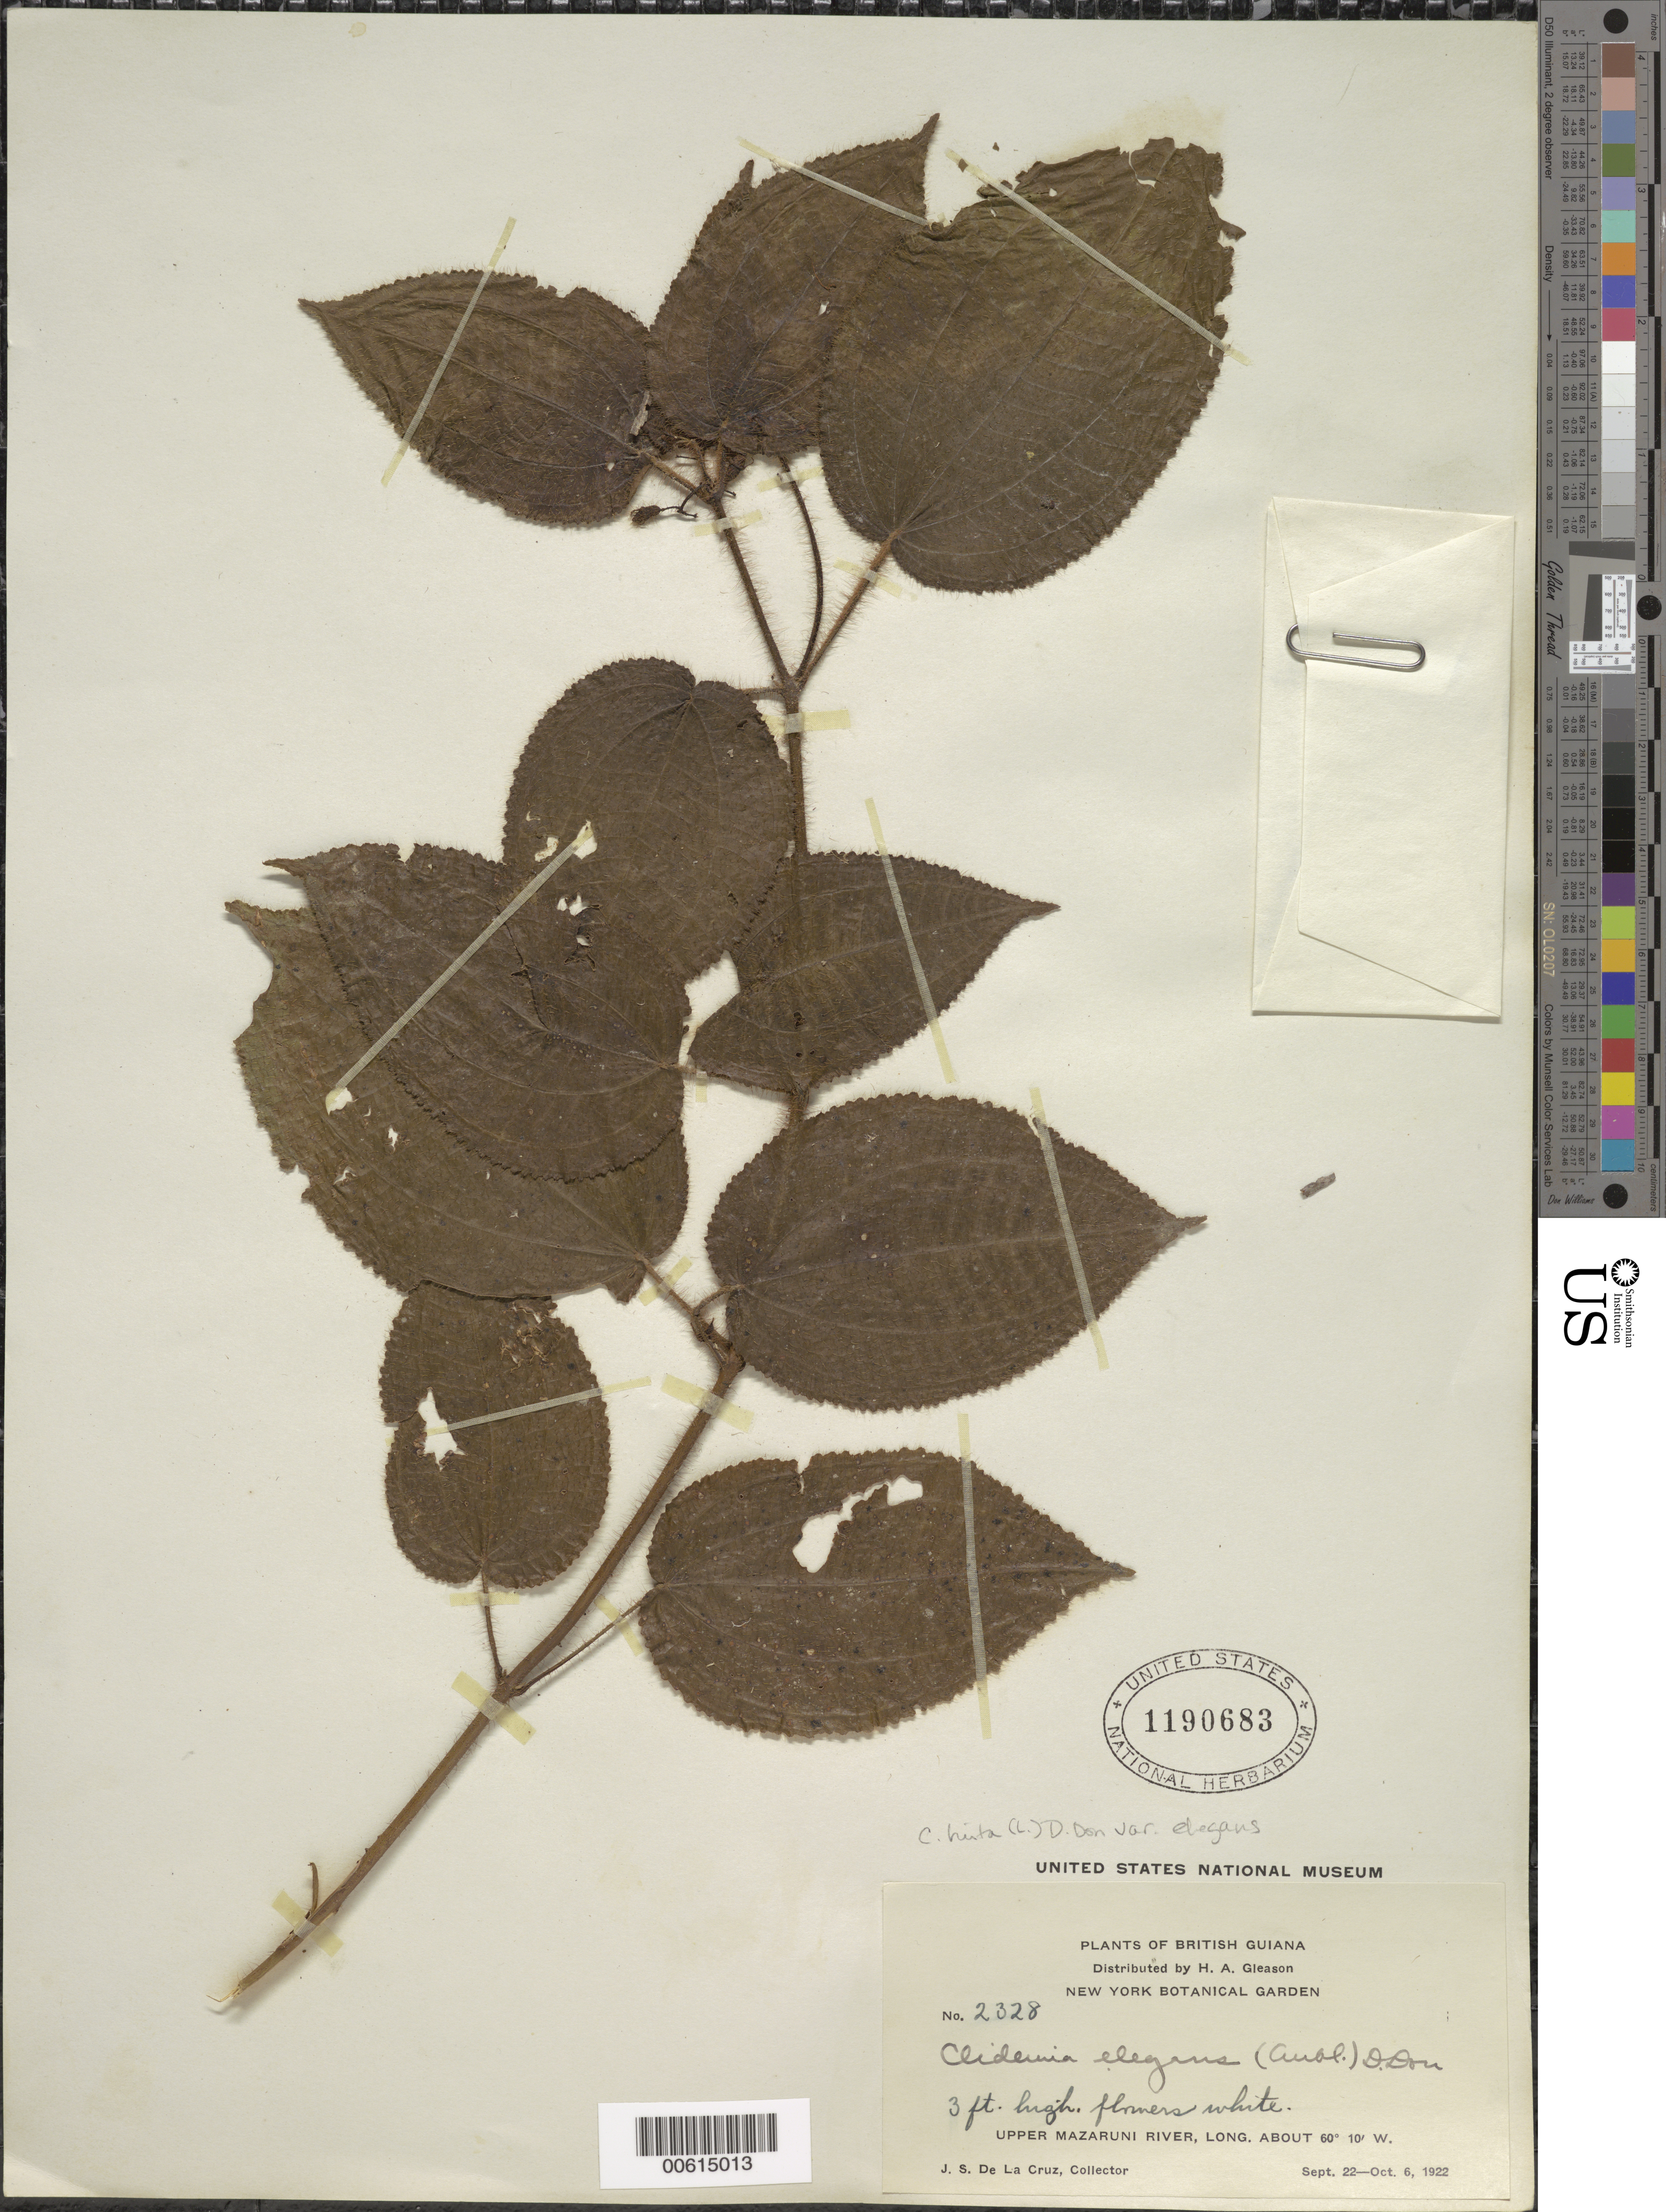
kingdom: Plantae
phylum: Tracheophyta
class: Magnoliopsida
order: Myrtales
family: Melastomataceae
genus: Clidemia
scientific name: Clidemia hirta var. elegans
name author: (Aubl.) Griseb.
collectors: J. S. de la Cruz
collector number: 2328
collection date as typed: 22-Sep-22 to 6-Oct-22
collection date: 1922-09-22/1922-10-06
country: Guyana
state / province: Cuyuni-Mazaruni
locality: Upper Mazaruni R.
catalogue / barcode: US 1190683